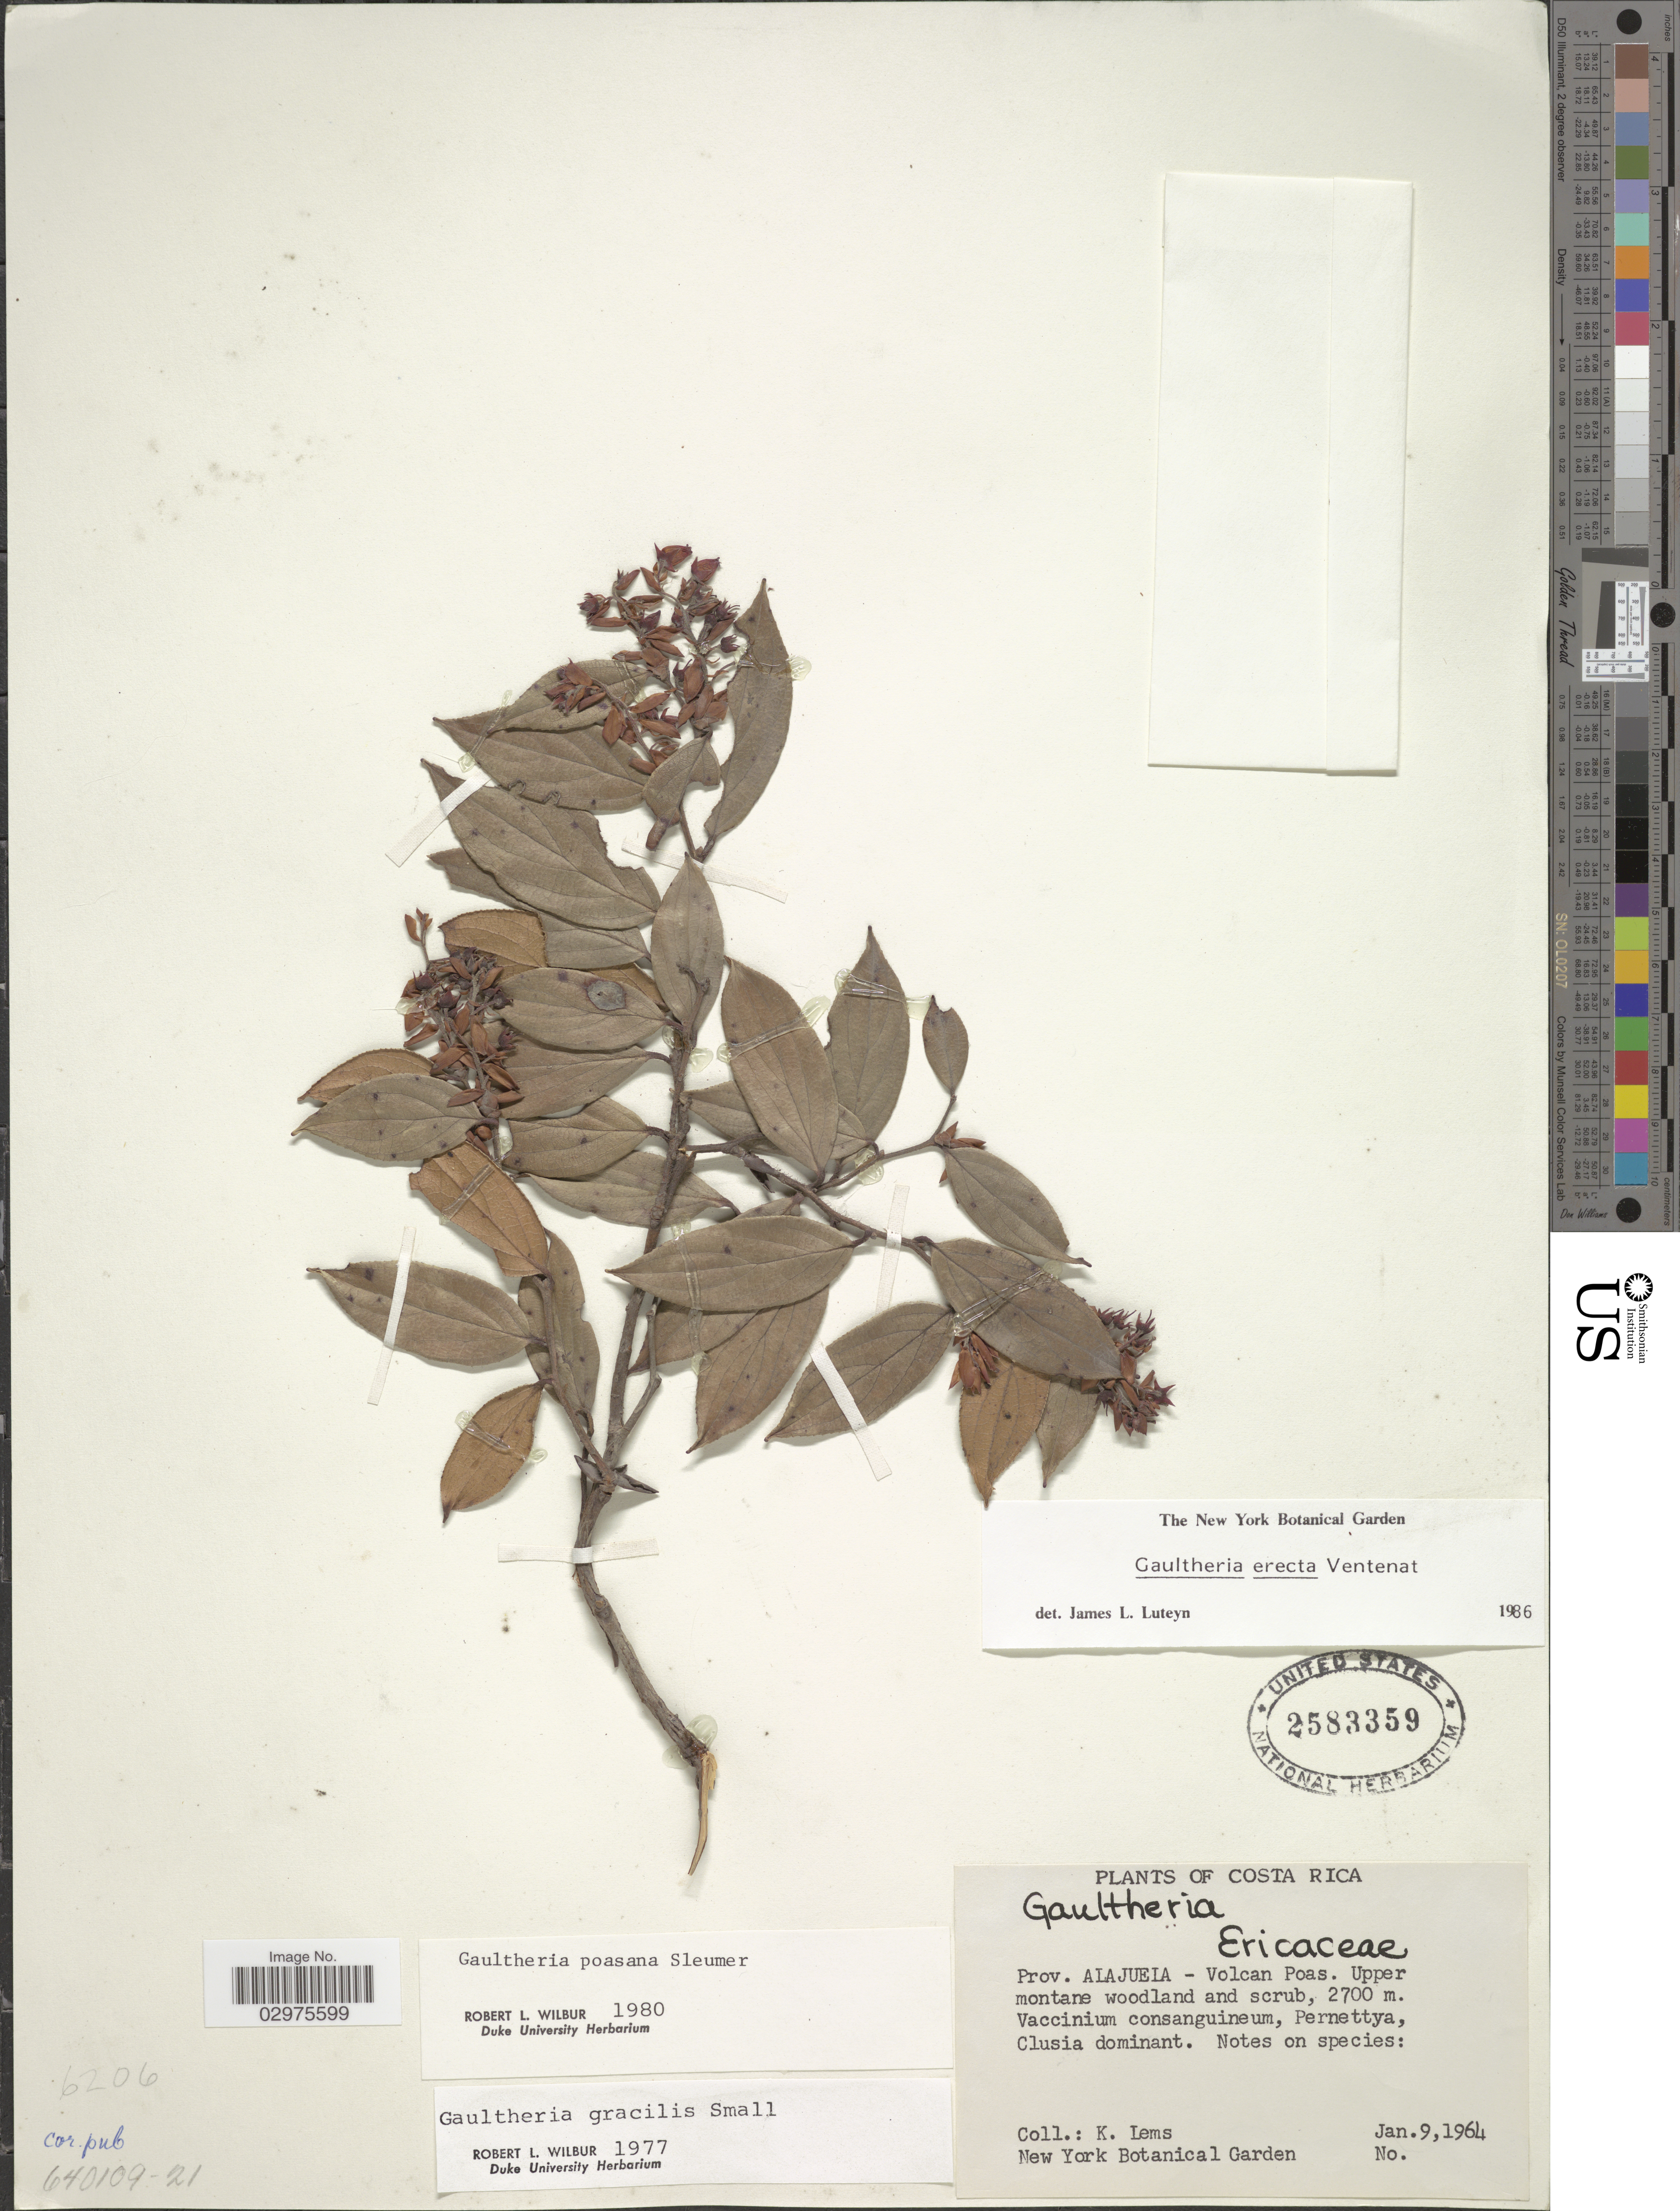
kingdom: Plantae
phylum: Tracheophyta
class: Magnoliopsida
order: Ericales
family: Ericaceae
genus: Gaultheria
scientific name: Gaultheria erecta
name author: Vent.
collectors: K. Lems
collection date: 1964-01-09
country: Costa Rica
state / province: Alajuela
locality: Volcan Poas.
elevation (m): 2700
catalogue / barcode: US 2583359